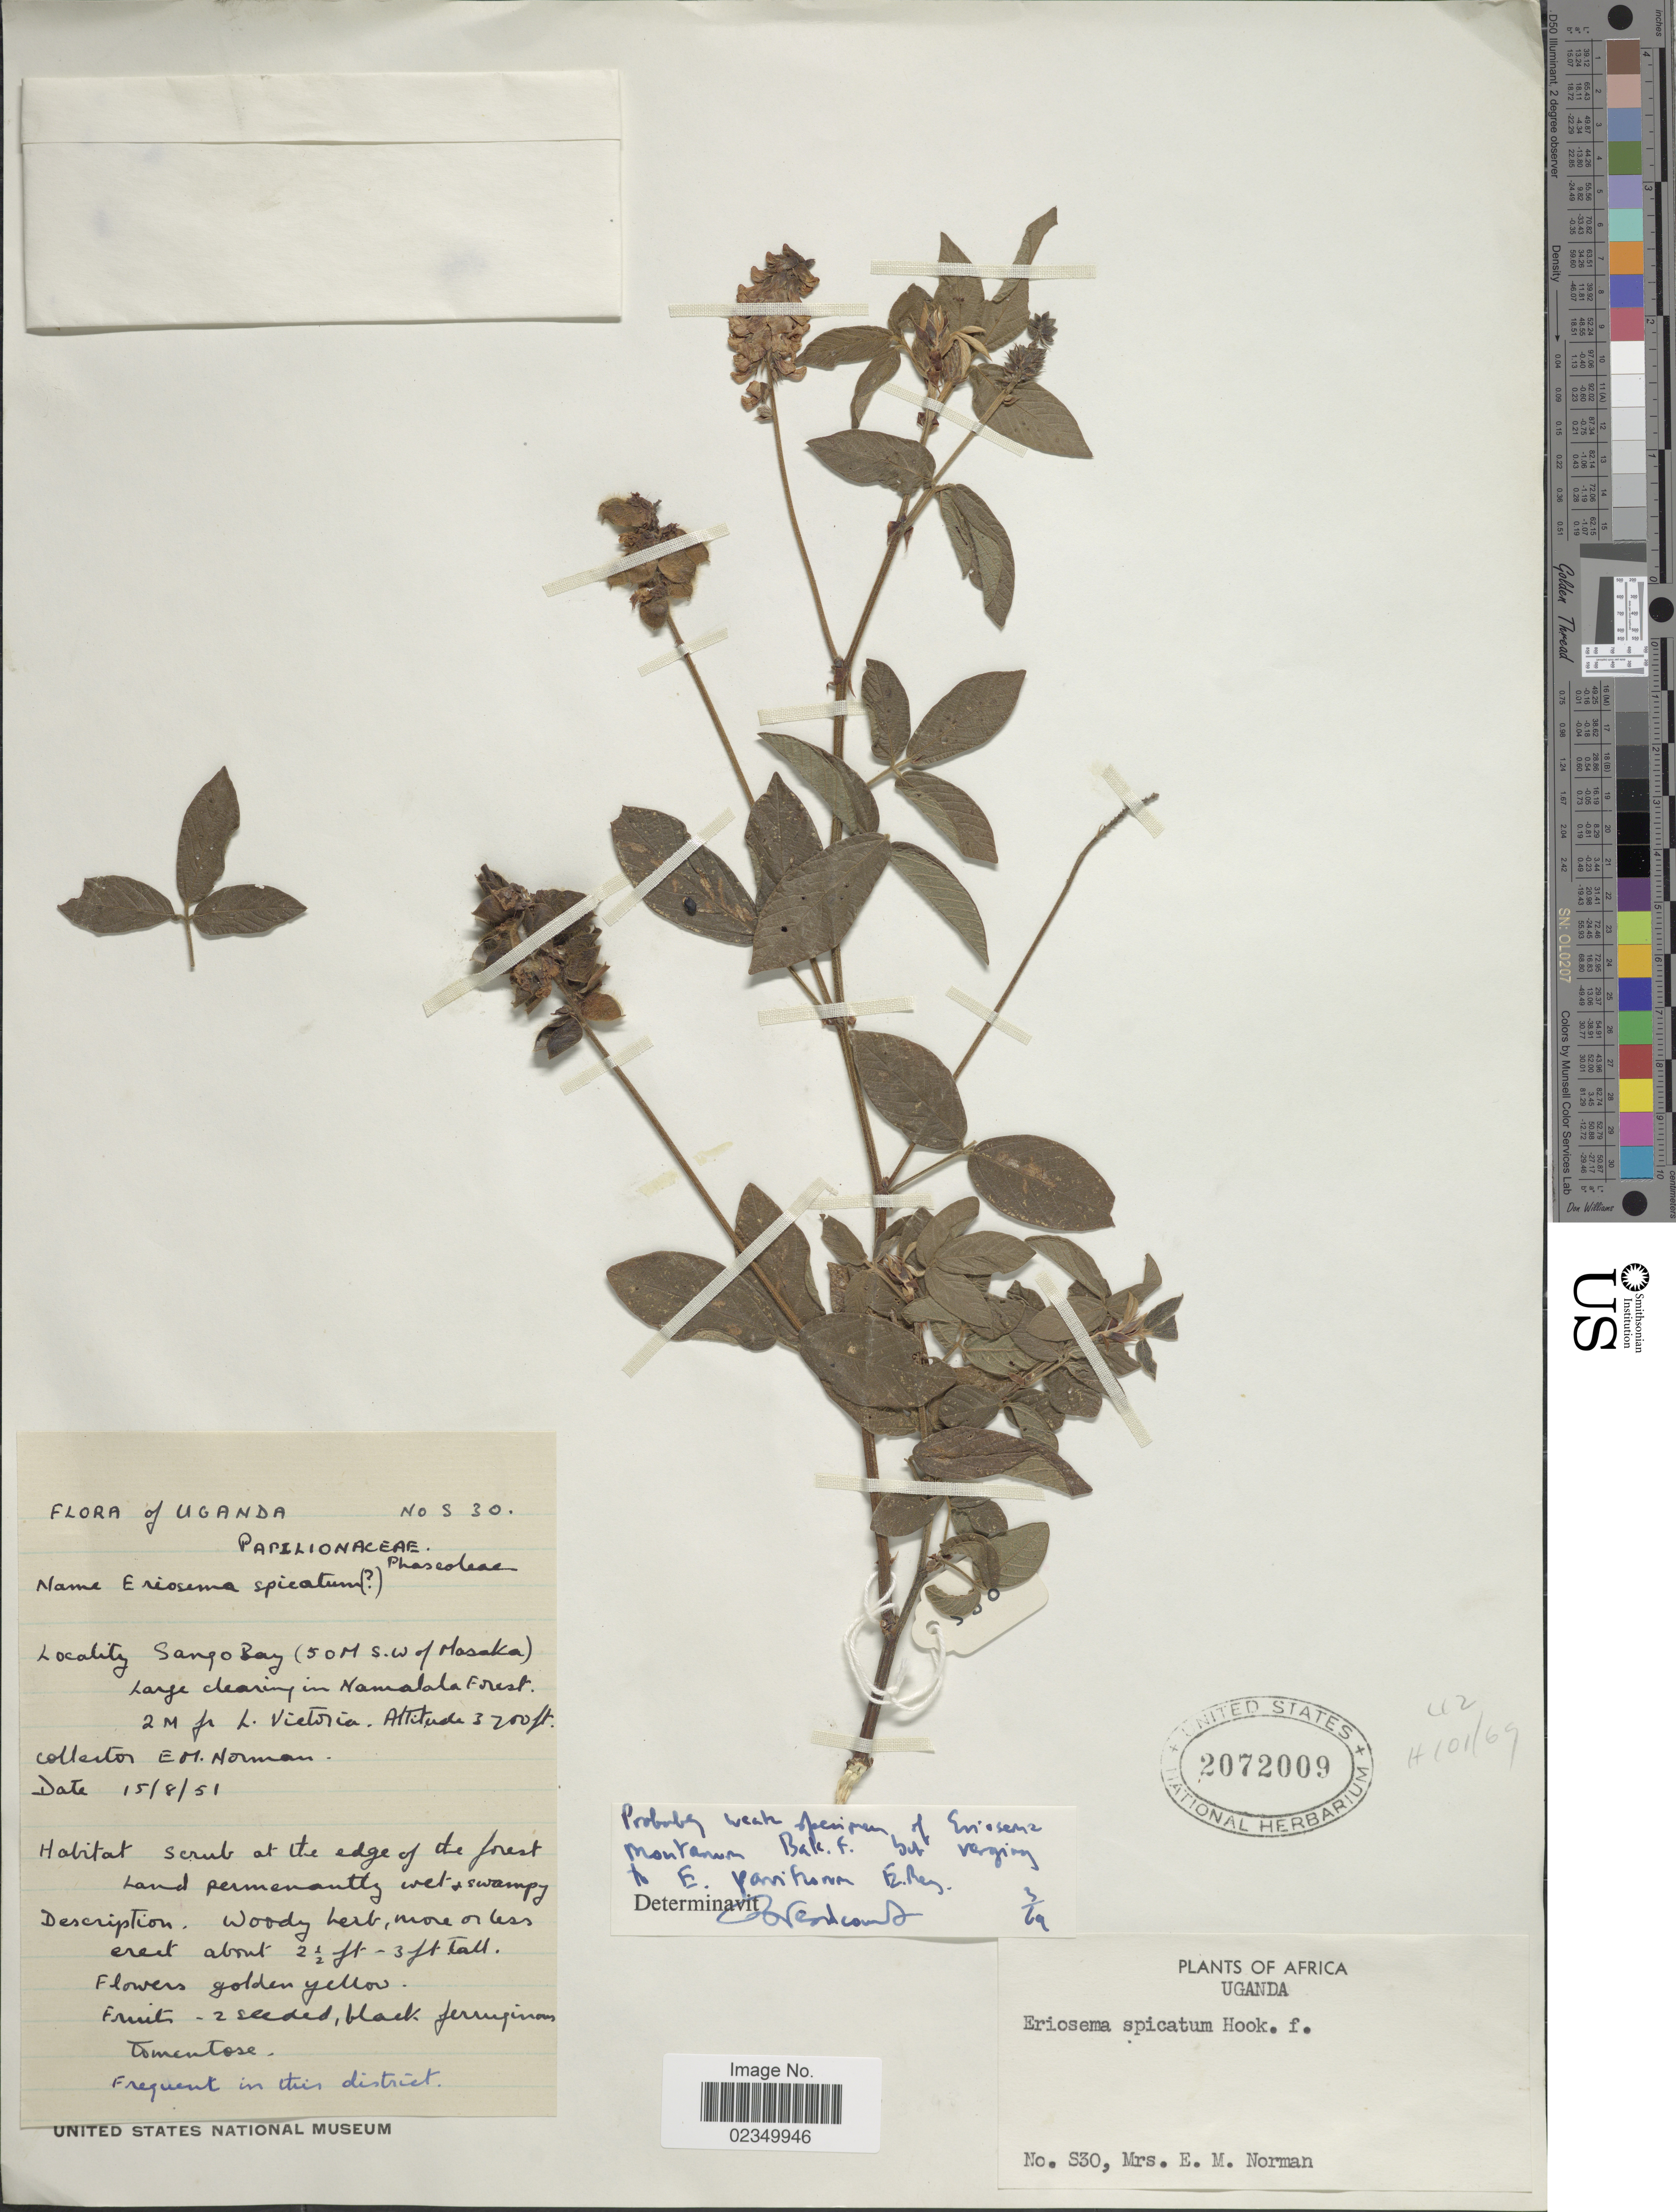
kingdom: Plantae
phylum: Tracheophyta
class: Magnoliopsida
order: Fabales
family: Fabaceae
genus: Eriosema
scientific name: Eriosema montanum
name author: Baker f.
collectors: E. Norman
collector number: S30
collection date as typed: Transcribed d/m/y: 15/8/51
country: Uganda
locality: Uganda. Africa. Sango Bay (50 M S.W. of Mosaka) Large clearing in Namalda Forest 2M fr L. Victoria.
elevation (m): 1128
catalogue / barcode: US 2072009